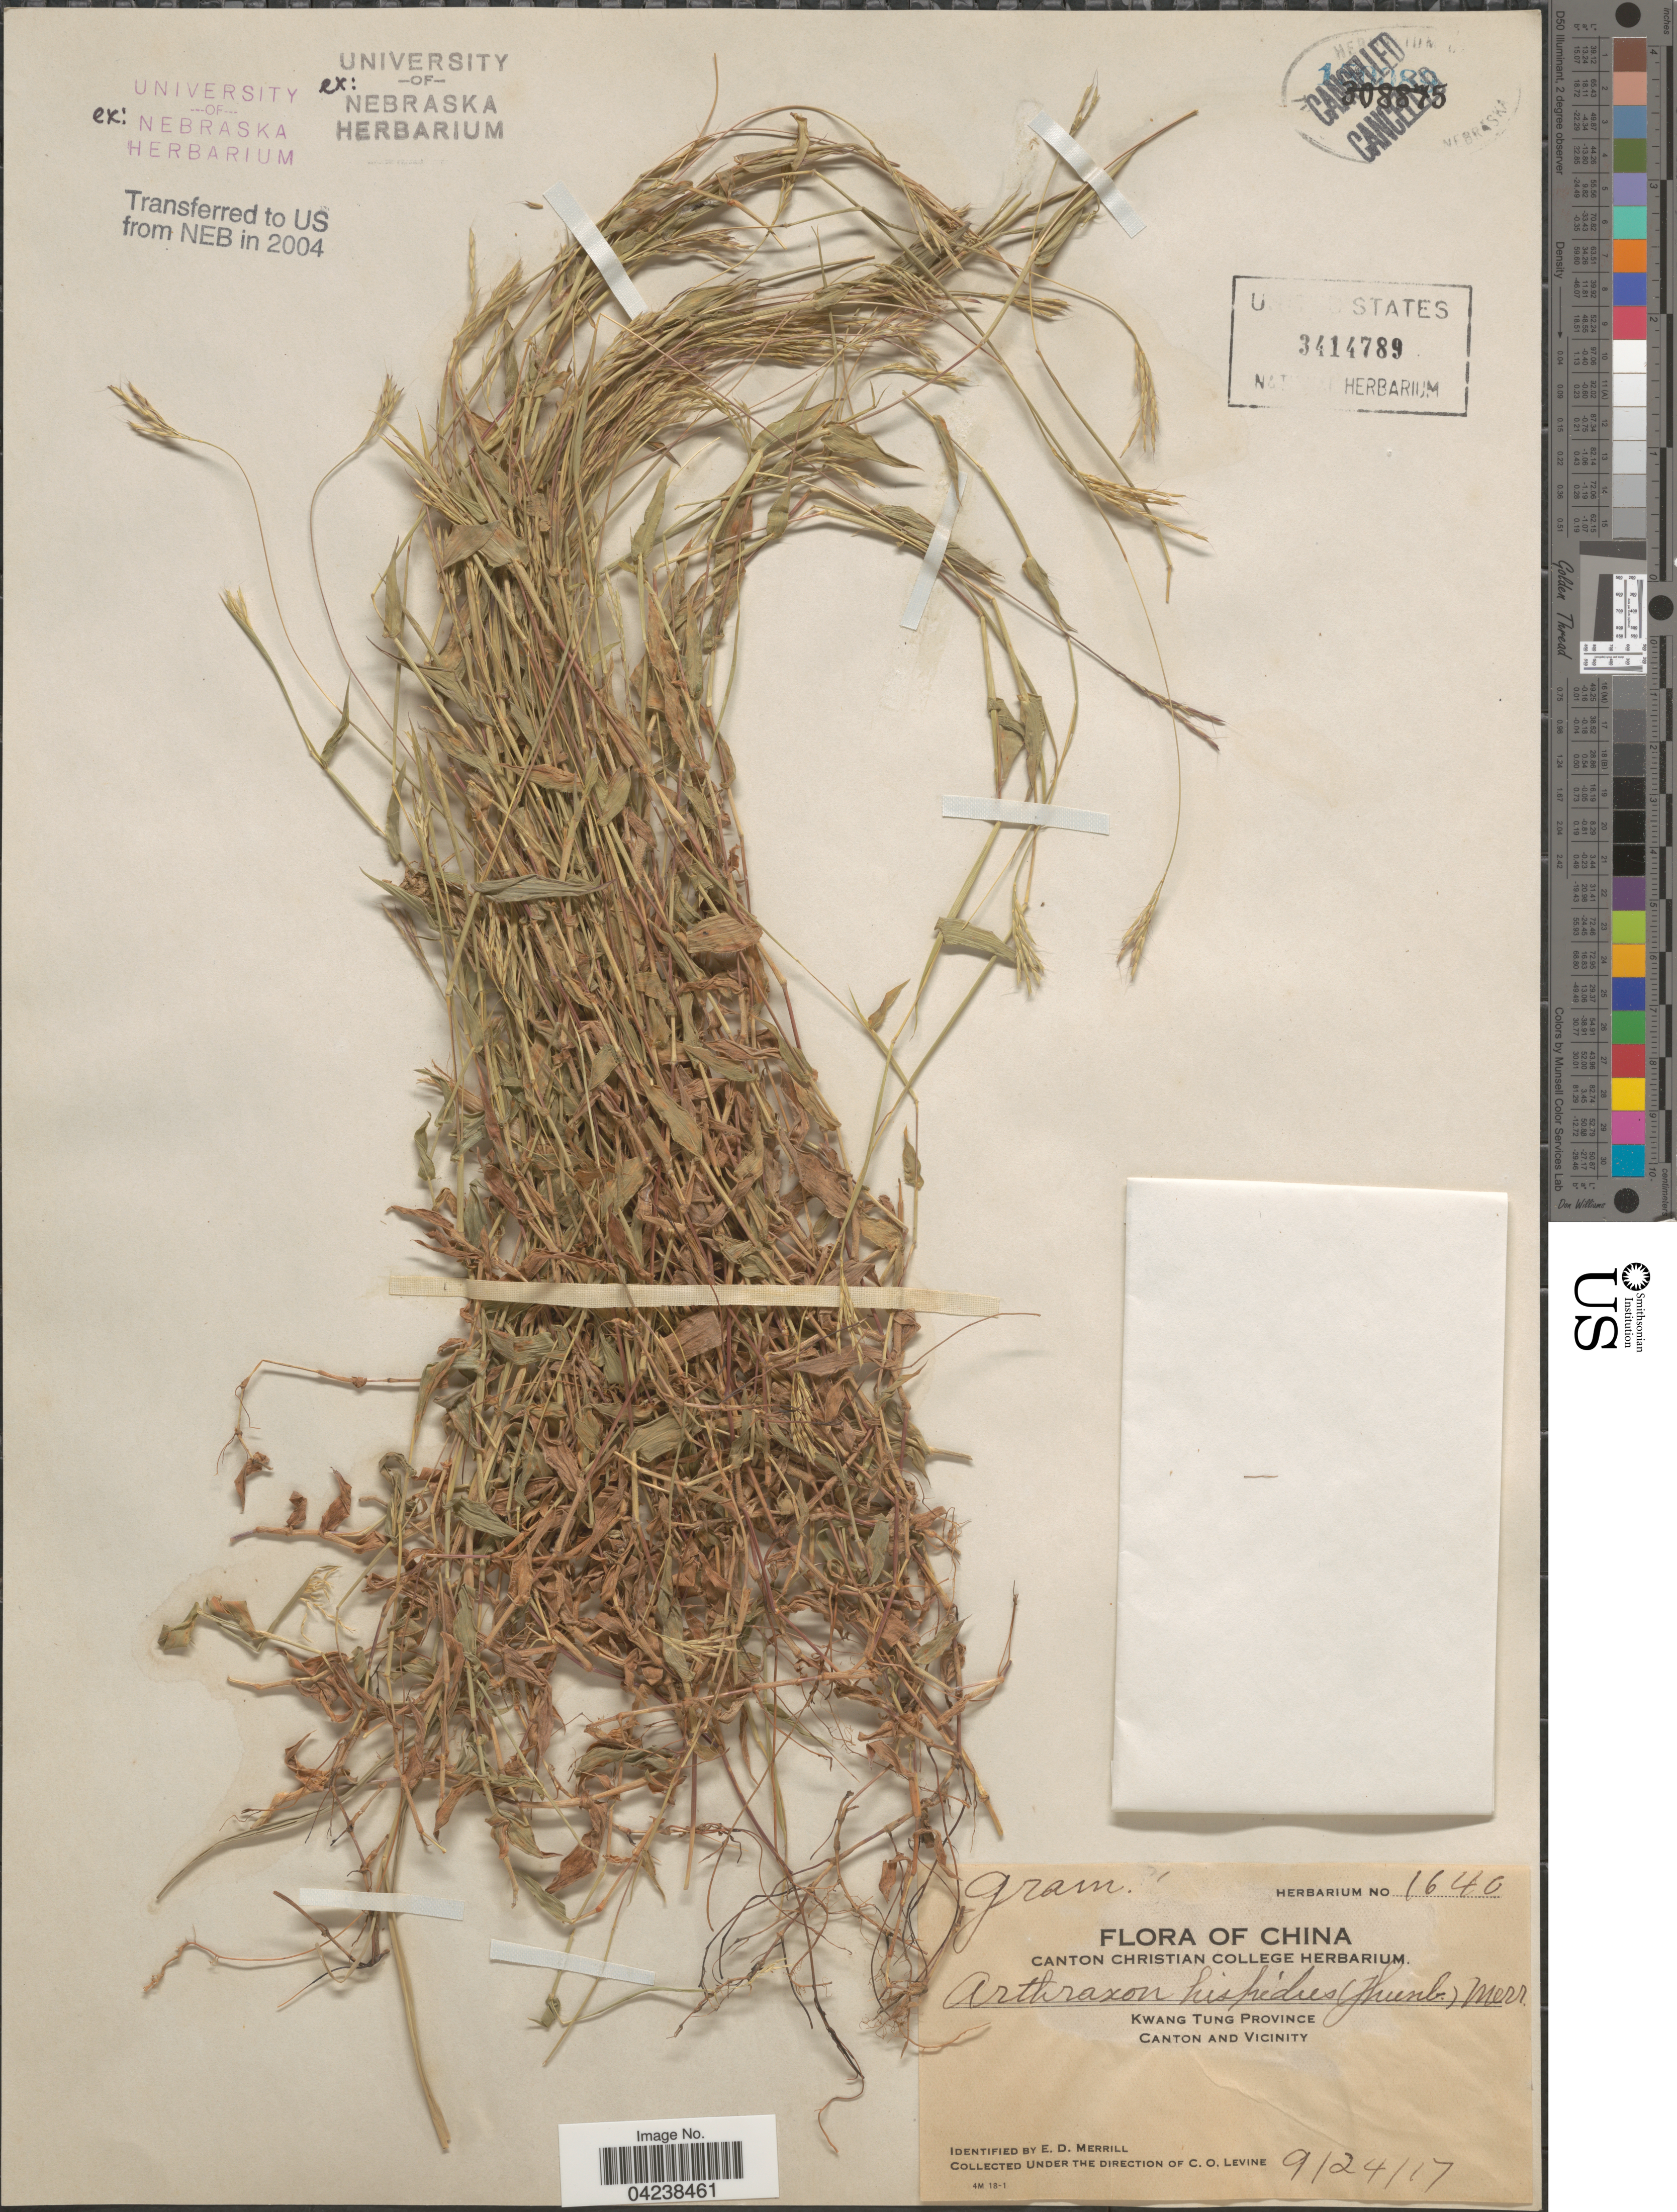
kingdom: Plantae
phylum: Tracheophyta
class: Liliopsida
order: Poales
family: Poaceae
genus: Arthraxon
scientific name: Arthraxon hispidus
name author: (Thunb.) Makino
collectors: C. O. Levine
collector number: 1640*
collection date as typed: Transcribed d/m/y: 24/9/17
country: China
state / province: Guangdong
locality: Kwang Tung Province. Canton and Vicinity.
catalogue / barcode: US 3414789